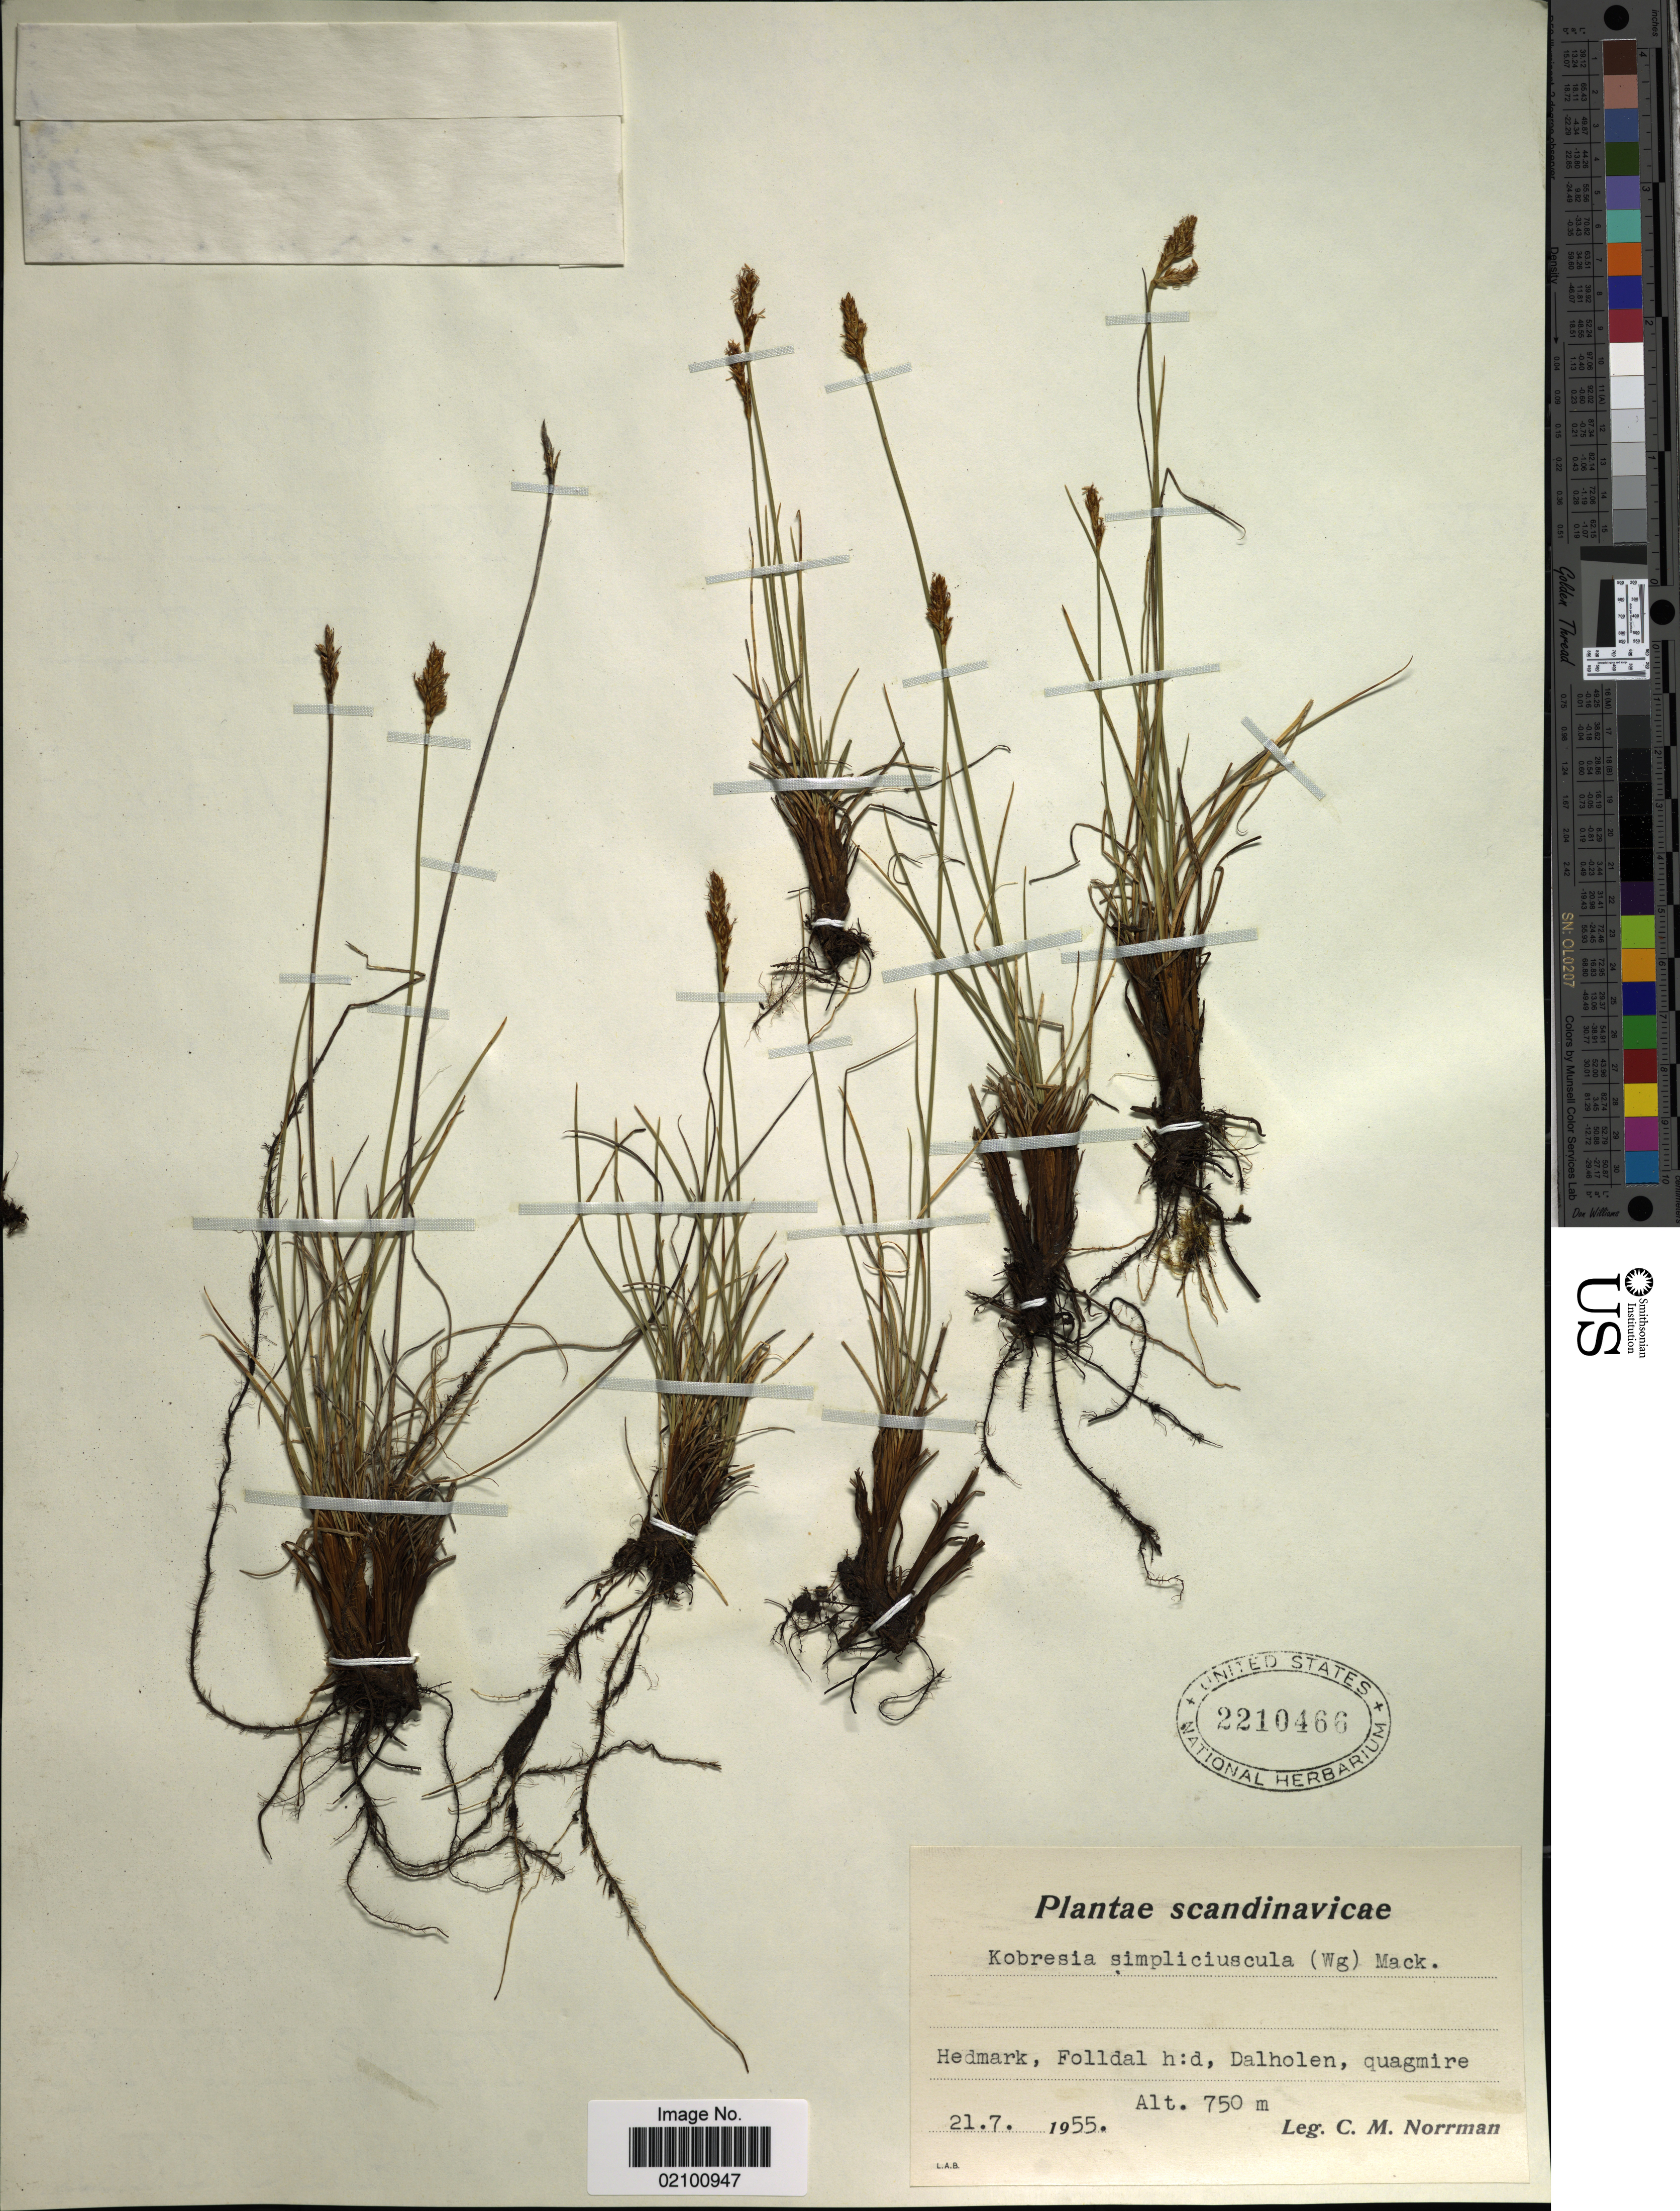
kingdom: Plantae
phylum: Tracheophyta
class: Liliopsida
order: Poales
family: Cyperaceae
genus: Carex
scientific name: Carex simpliciuscula subsp. simpliciuscula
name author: Wahlenb.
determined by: Strong, M. T., (US), Smithsonian Institution - National Museum of Natural History (UNITED STATES)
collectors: C. Norrman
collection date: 1955-07-21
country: Norway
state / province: Hedmark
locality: Scandinavicae, Folldal h:d Dalholen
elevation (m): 750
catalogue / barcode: US 2210466